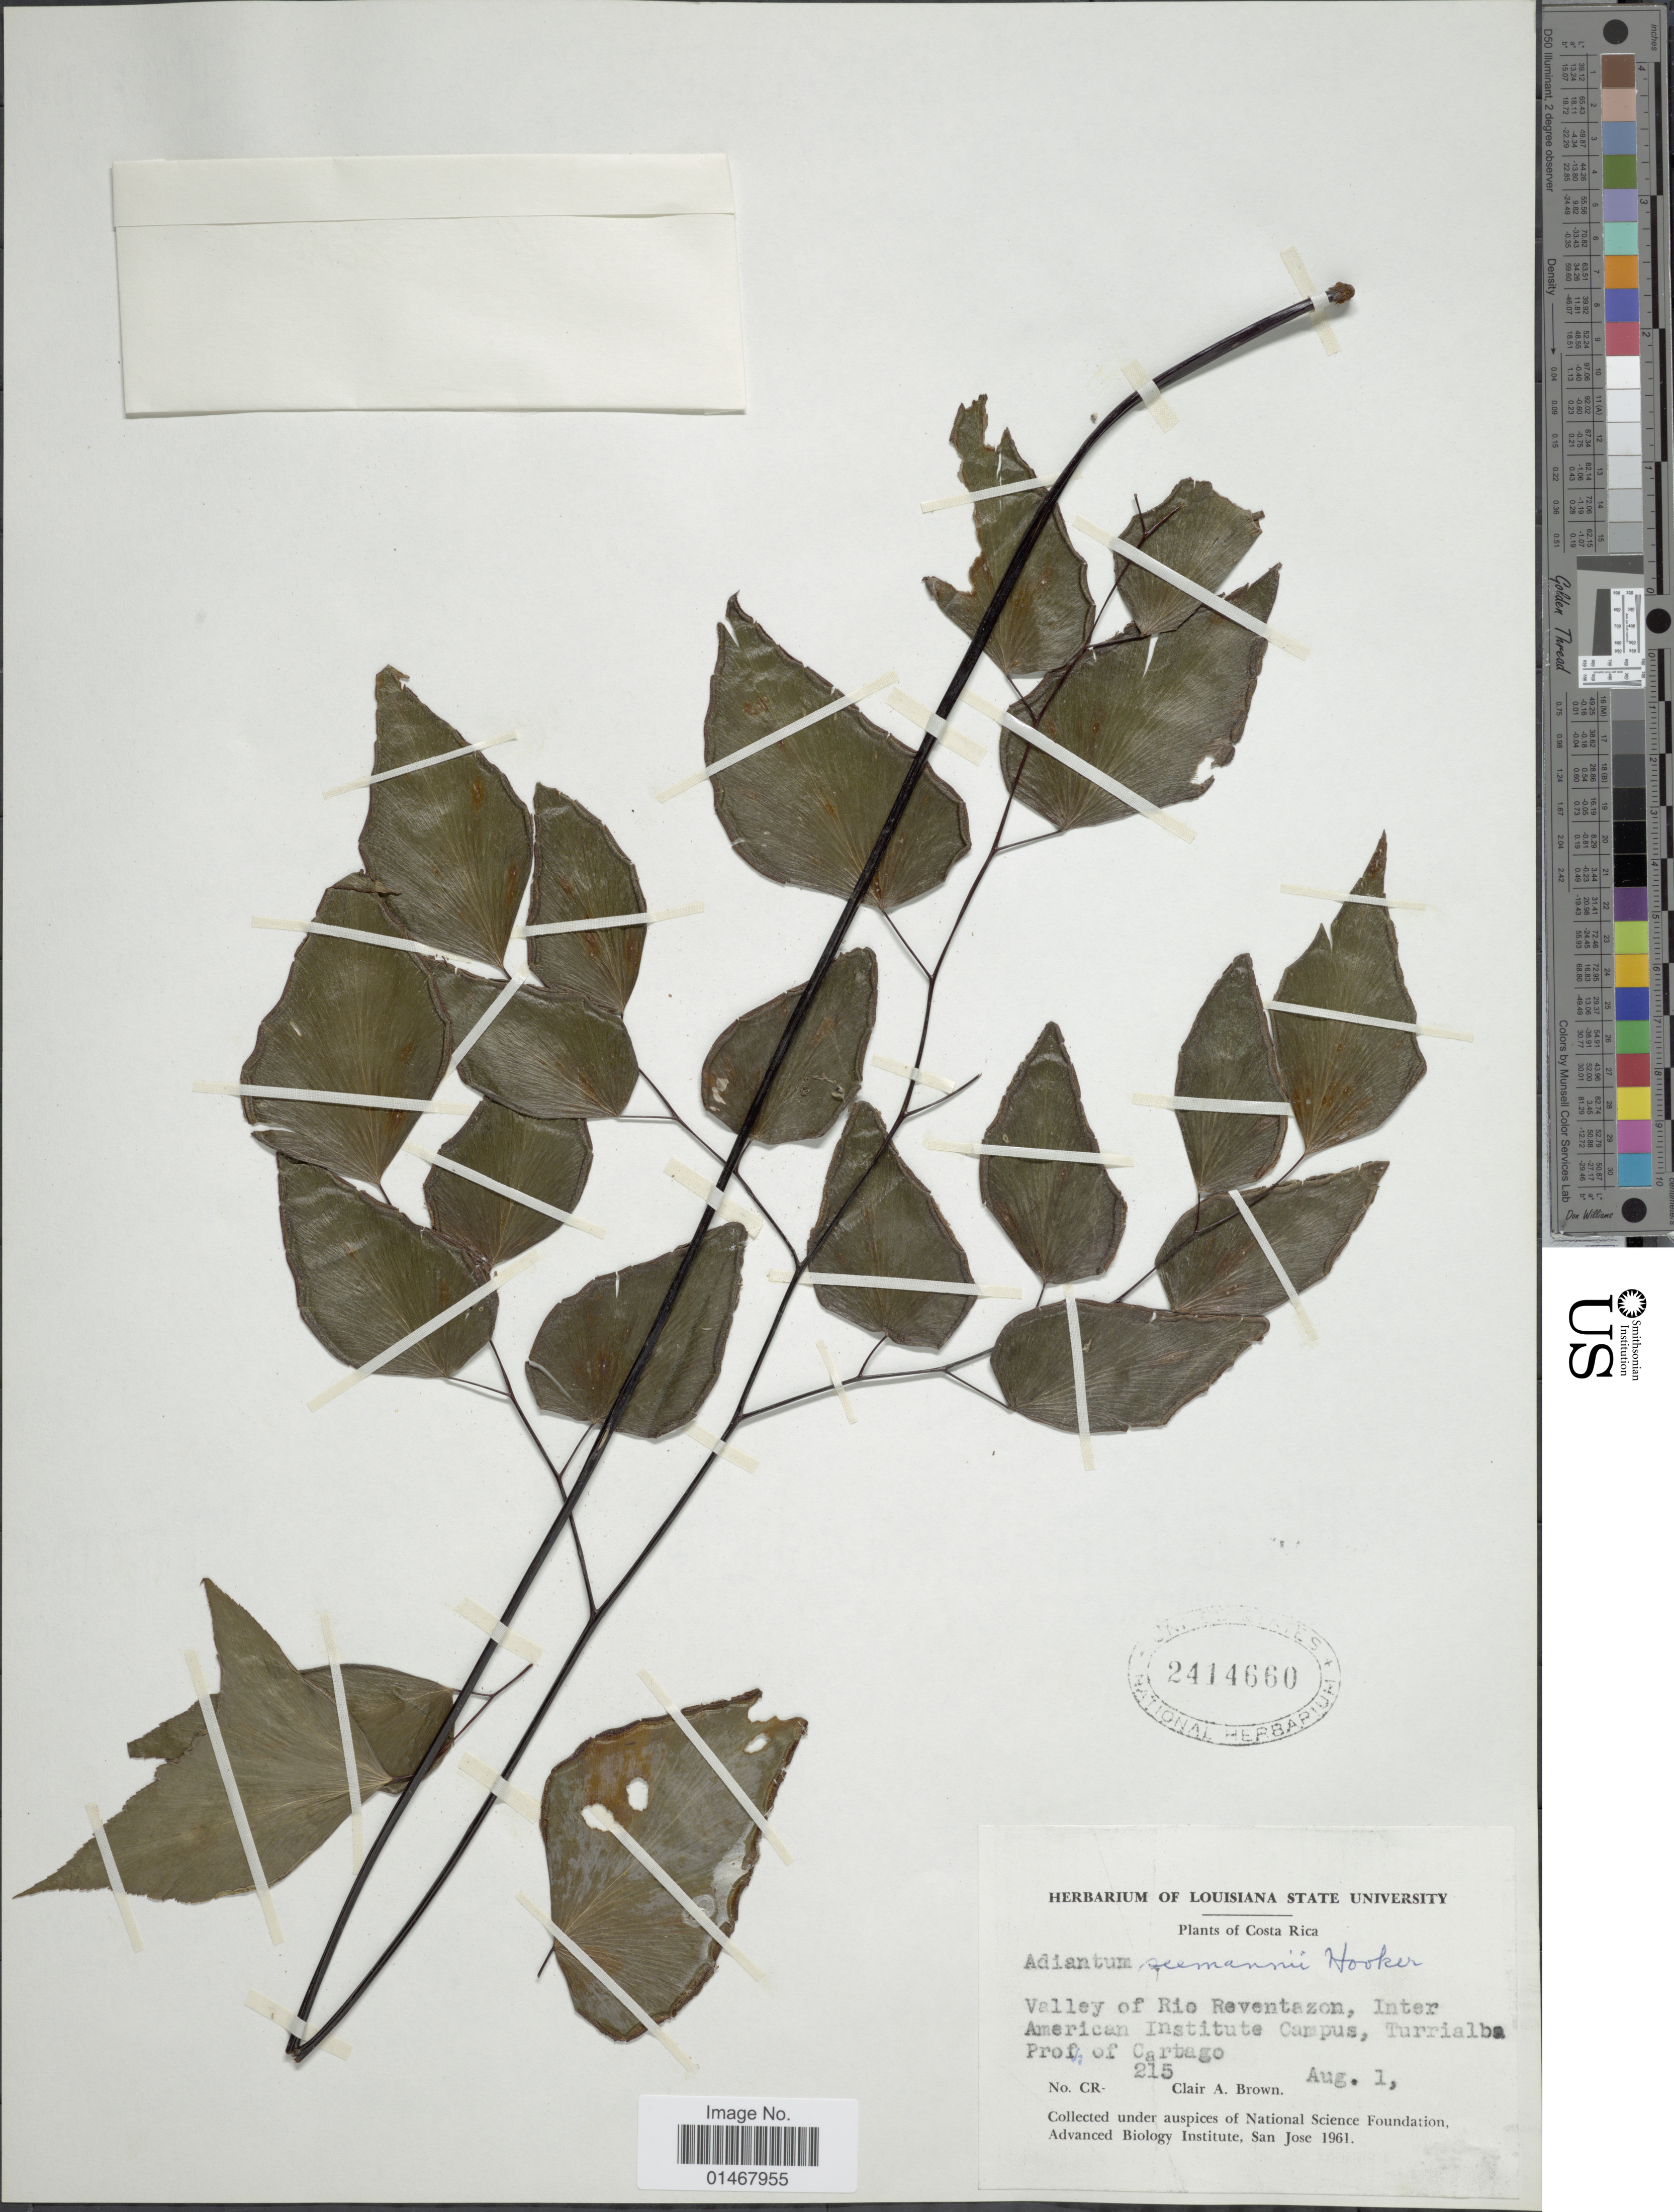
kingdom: Plantae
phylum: Tracheophyta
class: Polypodiopsida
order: Polypodiales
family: Pteridaceae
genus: Adiantum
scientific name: Adiantum seemannii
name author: Hook.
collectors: C. A. Brown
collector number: CR-215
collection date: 1961-08-01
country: Costa Rica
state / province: Cartago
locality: Valley of Rio Reventazon, Inter American Highway Istitute Campus, Turrialba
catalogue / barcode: US 2414660